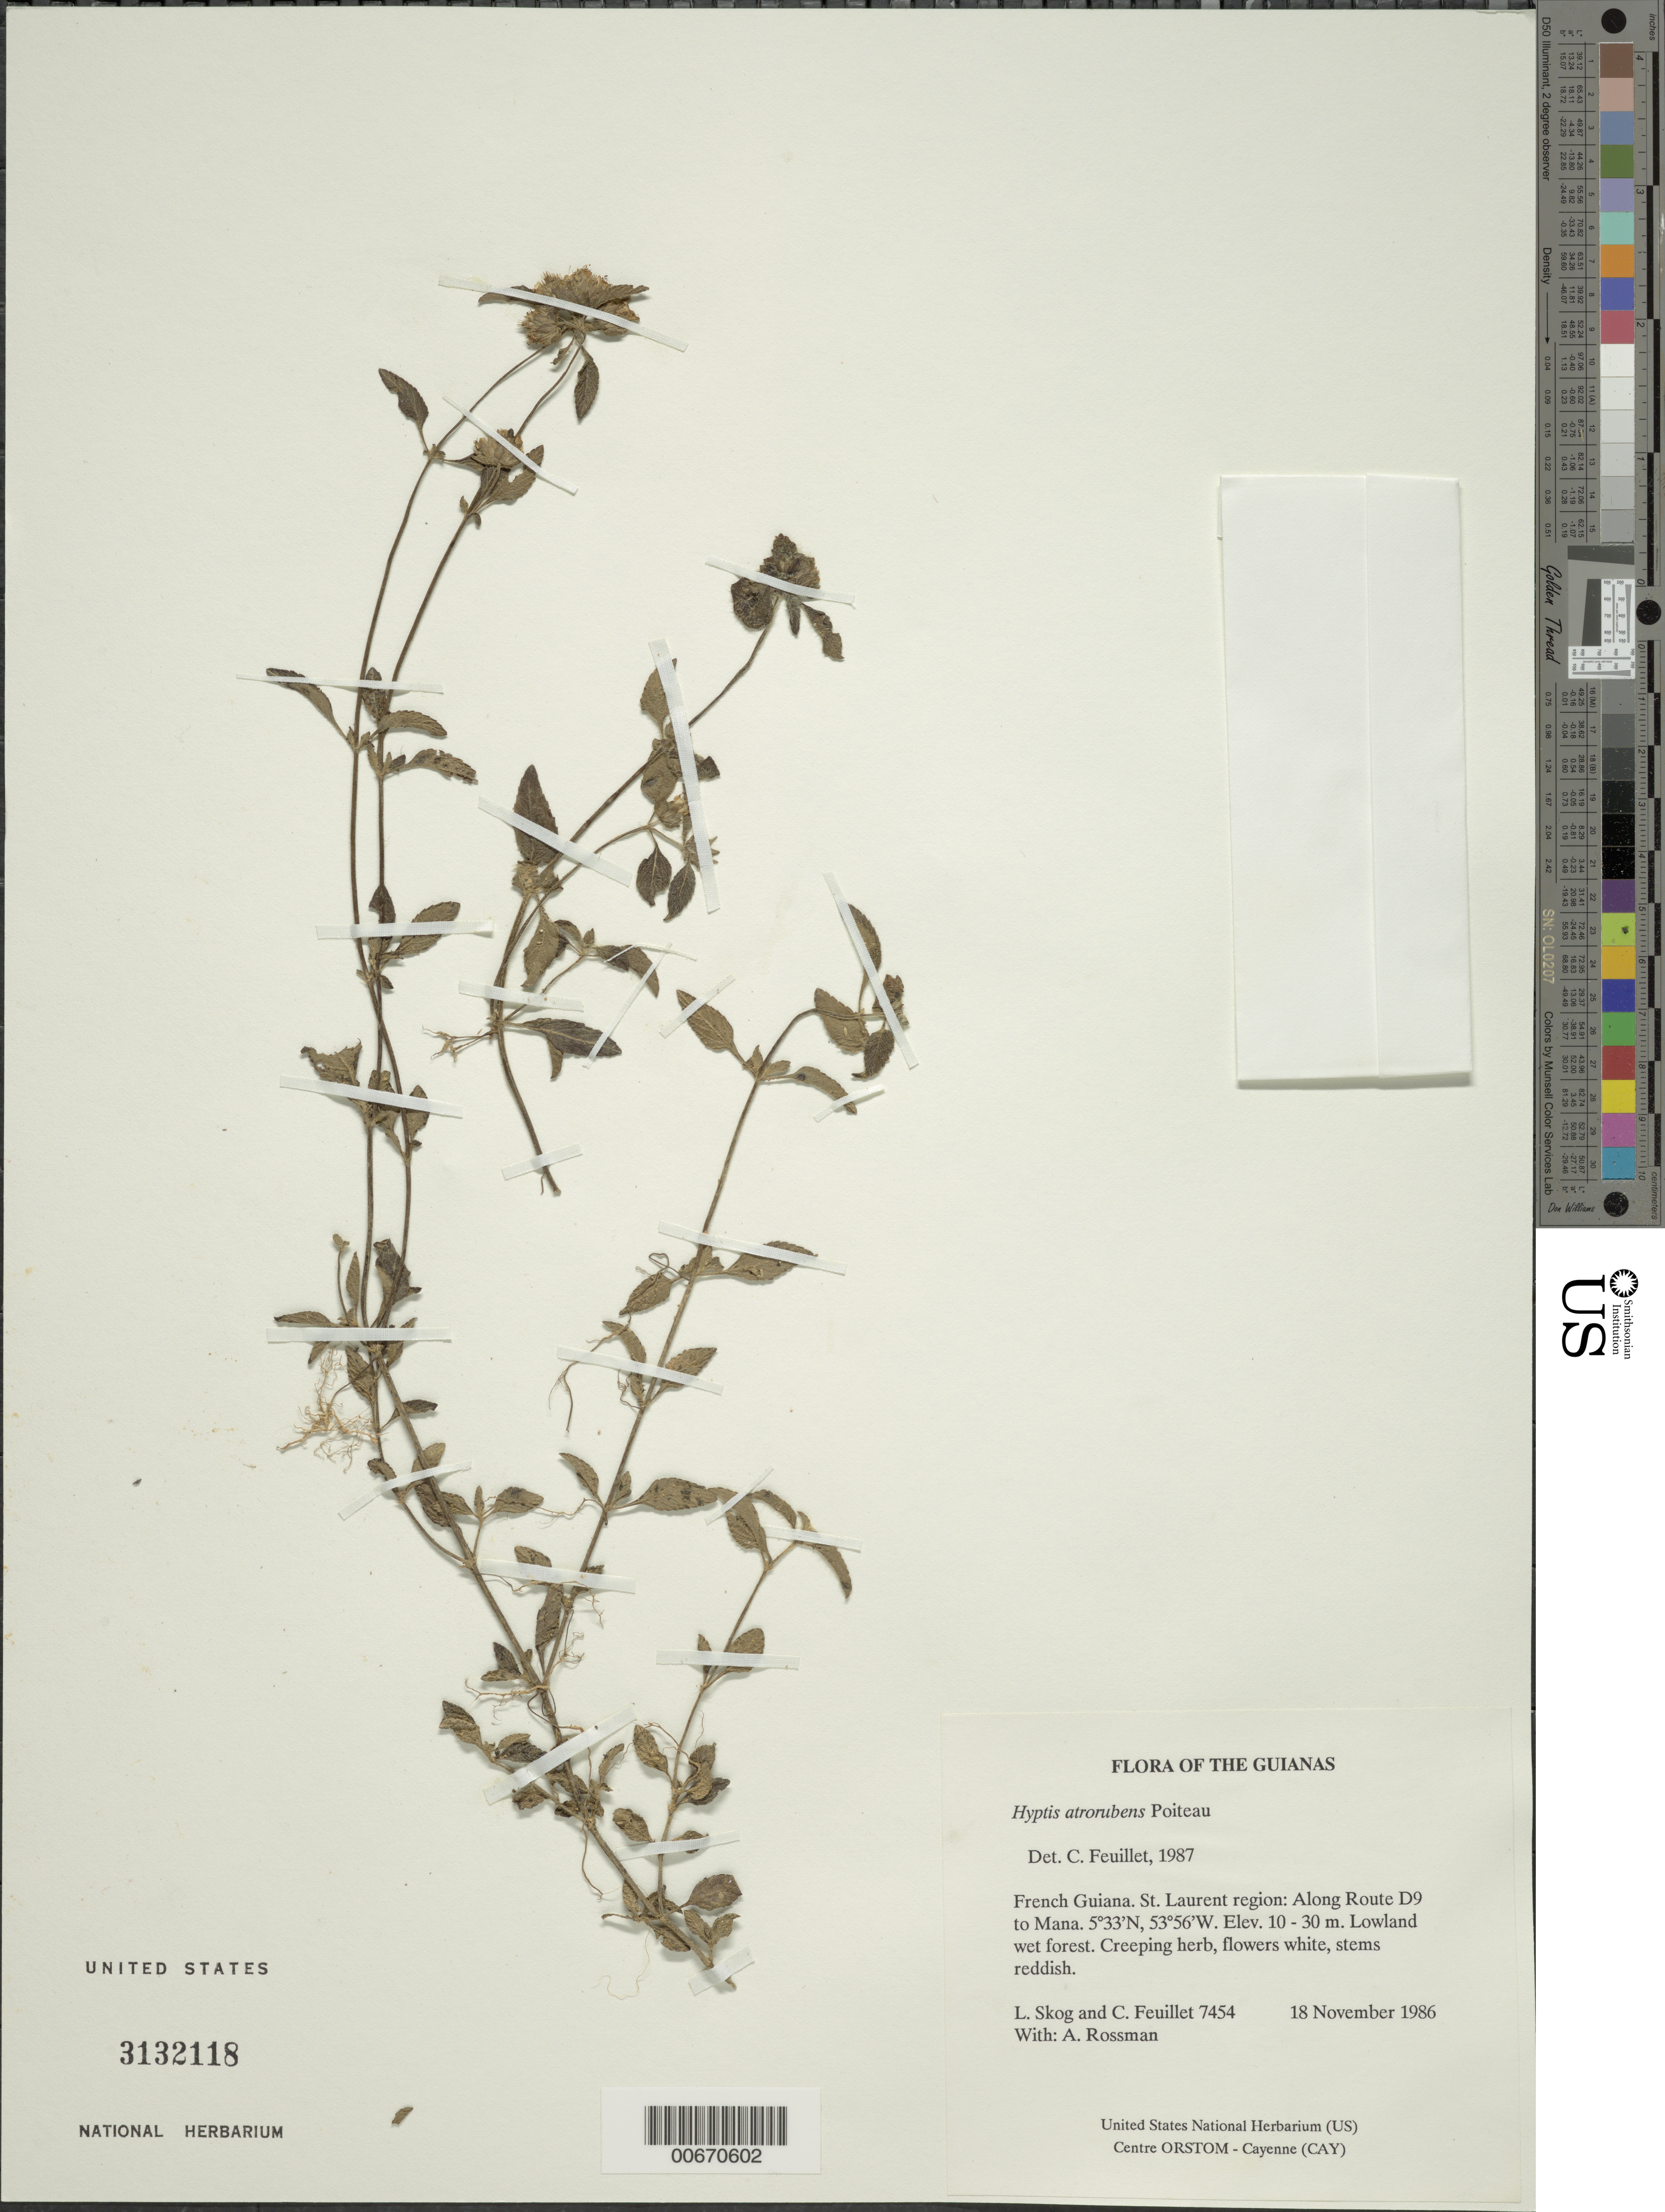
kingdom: Plantae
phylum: Tracheophyta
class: Magnoliopsida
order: Lamiales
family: Lamiaceae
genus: Hyptis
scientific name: Hyptis atrorubens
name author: Poit.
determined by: Feuillet, C.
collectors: L. E. Skog, C. Feuillet & A. Rossman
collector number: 7454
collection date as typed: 18 November 1986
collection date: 1986-11-18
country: French Guiana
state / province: Saint-Laurent-du-Maroni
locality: Along Route D9 to Mana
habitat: Lowland wet forest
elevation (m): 10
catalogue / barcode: US 3132118